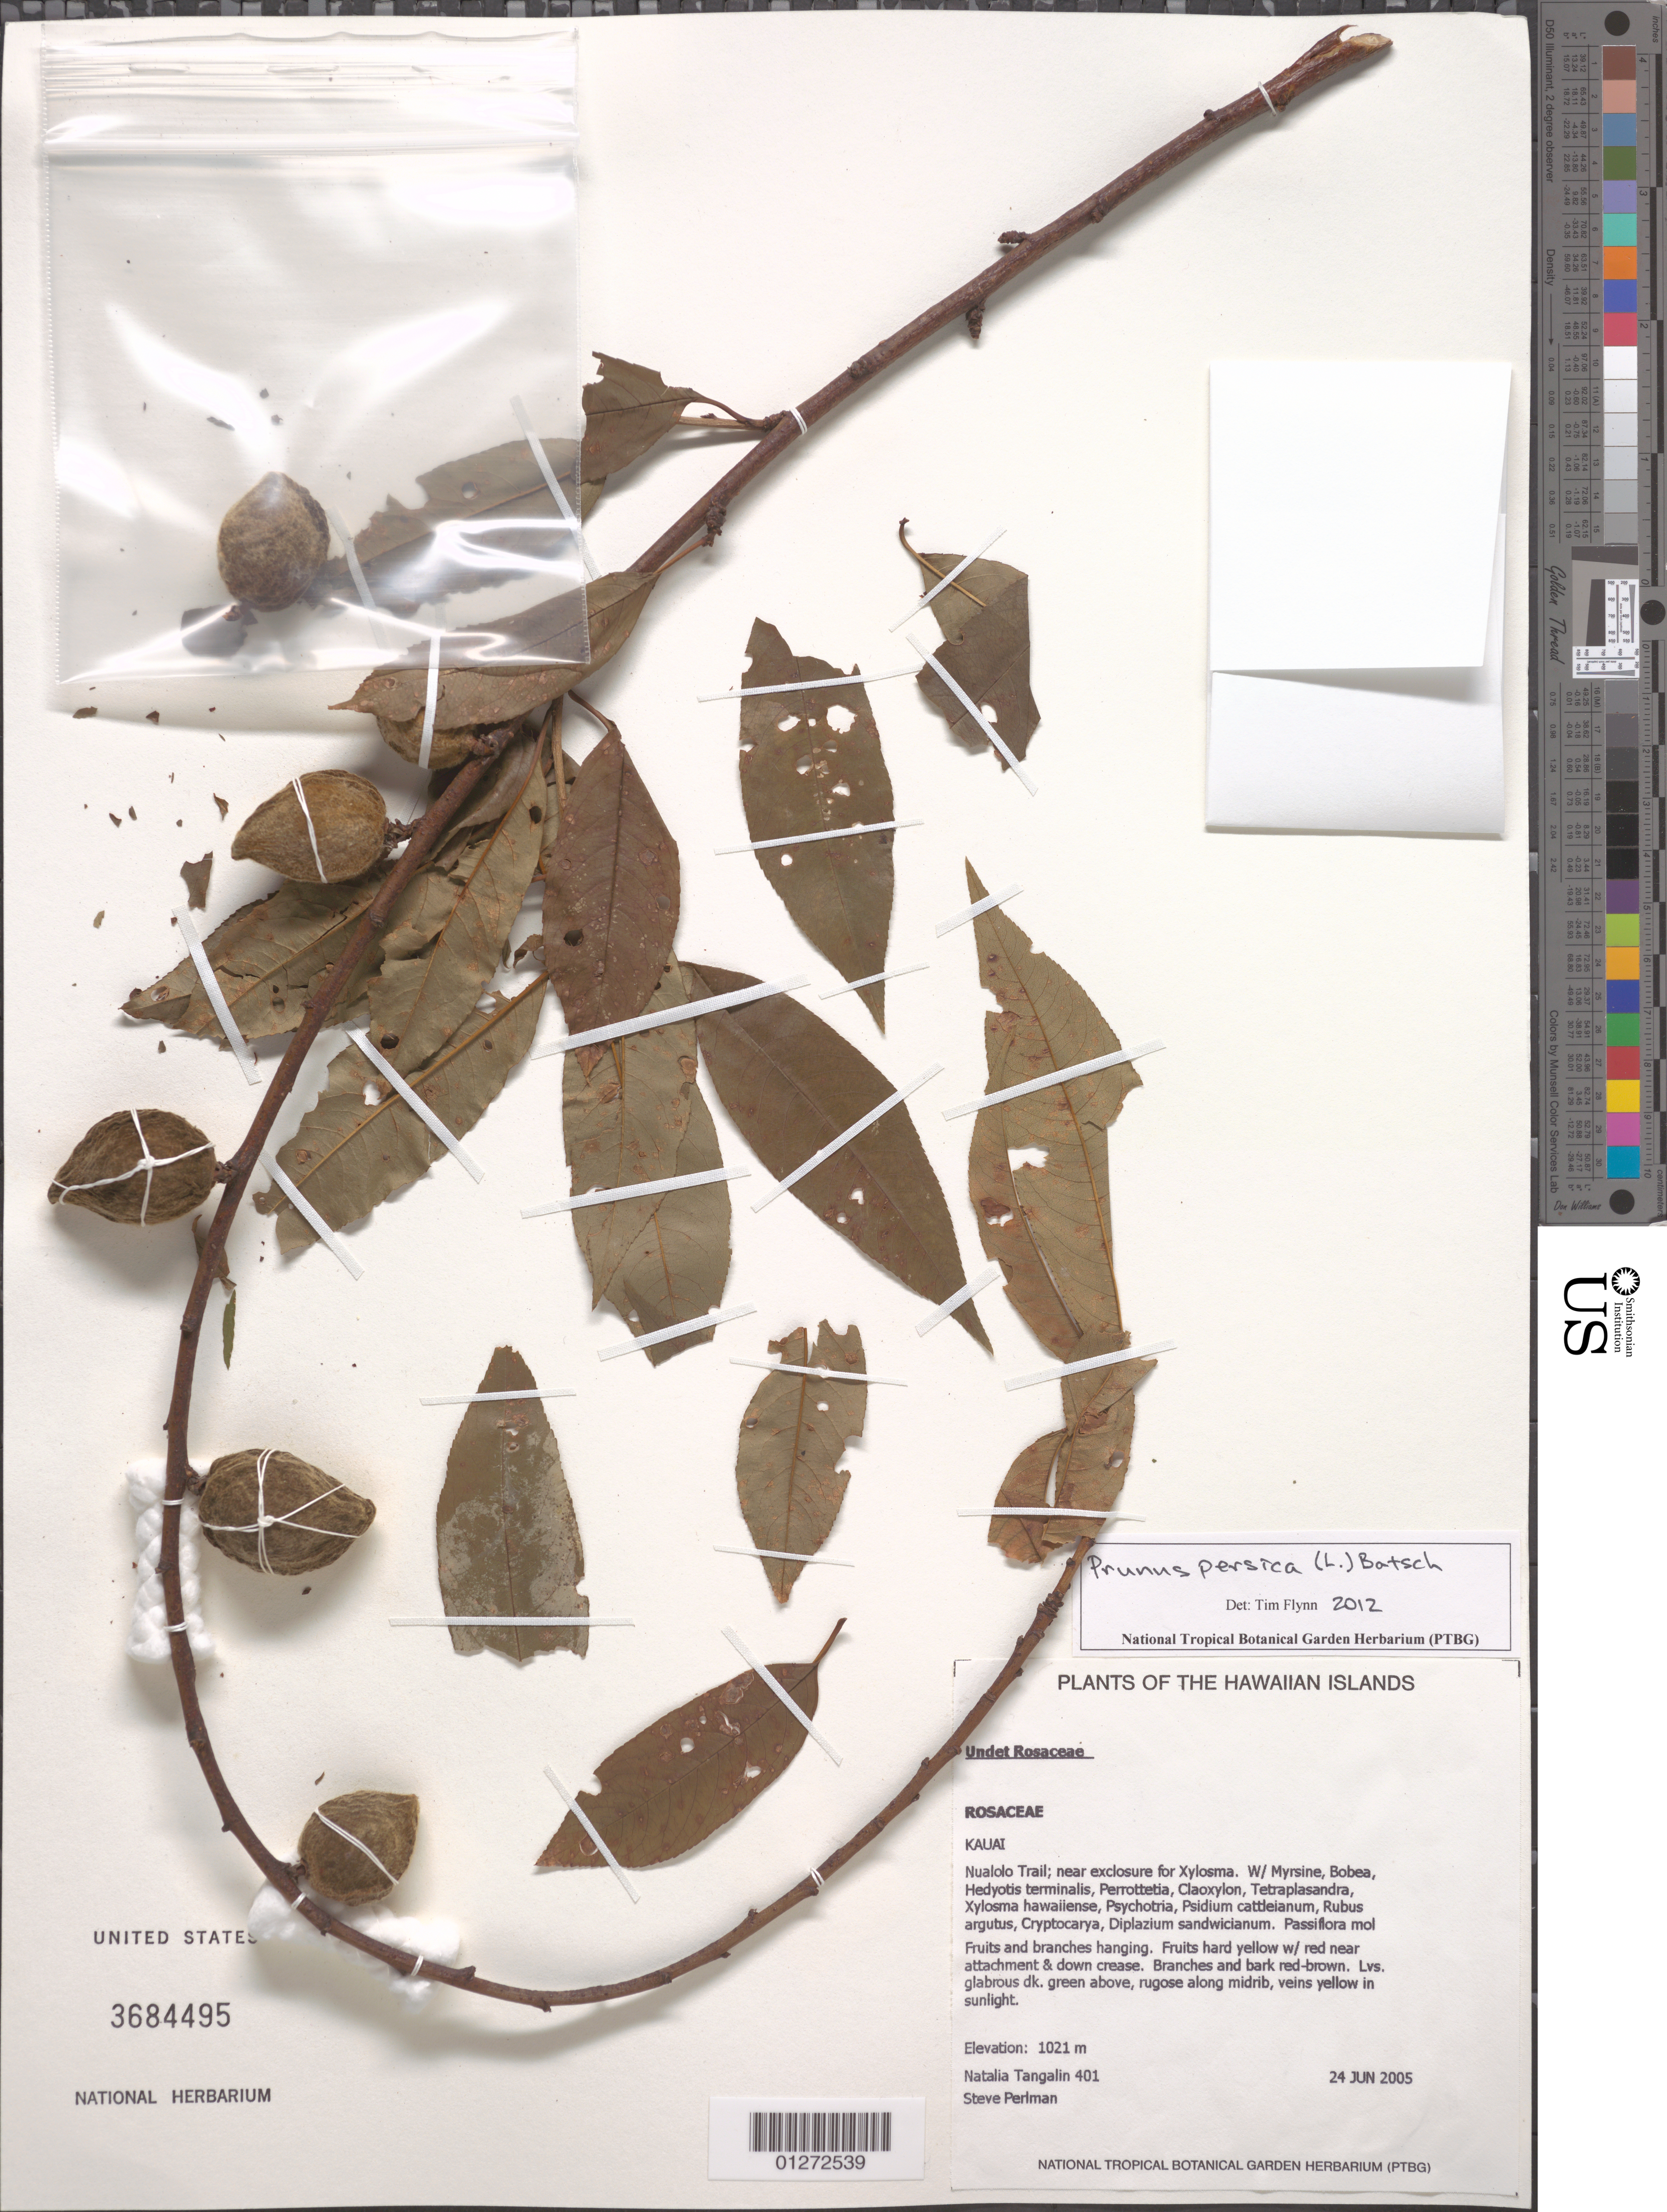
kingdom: Plantae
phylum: Tracheophyta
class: Magnoliopsida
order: Rosales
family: Rosaceae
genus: Prunus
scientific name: Prunus persica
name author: (L.) Batsch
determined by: Flynn, T.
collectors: N. Tangalin & S. P. Perlman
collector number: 401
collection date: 2005-06-24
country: United States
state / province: Hawaii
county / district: Kaui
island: Kaua'i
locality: Nualolo Trail, near exclosure for Xylosma.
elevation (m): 1021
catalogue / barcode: US 3684495